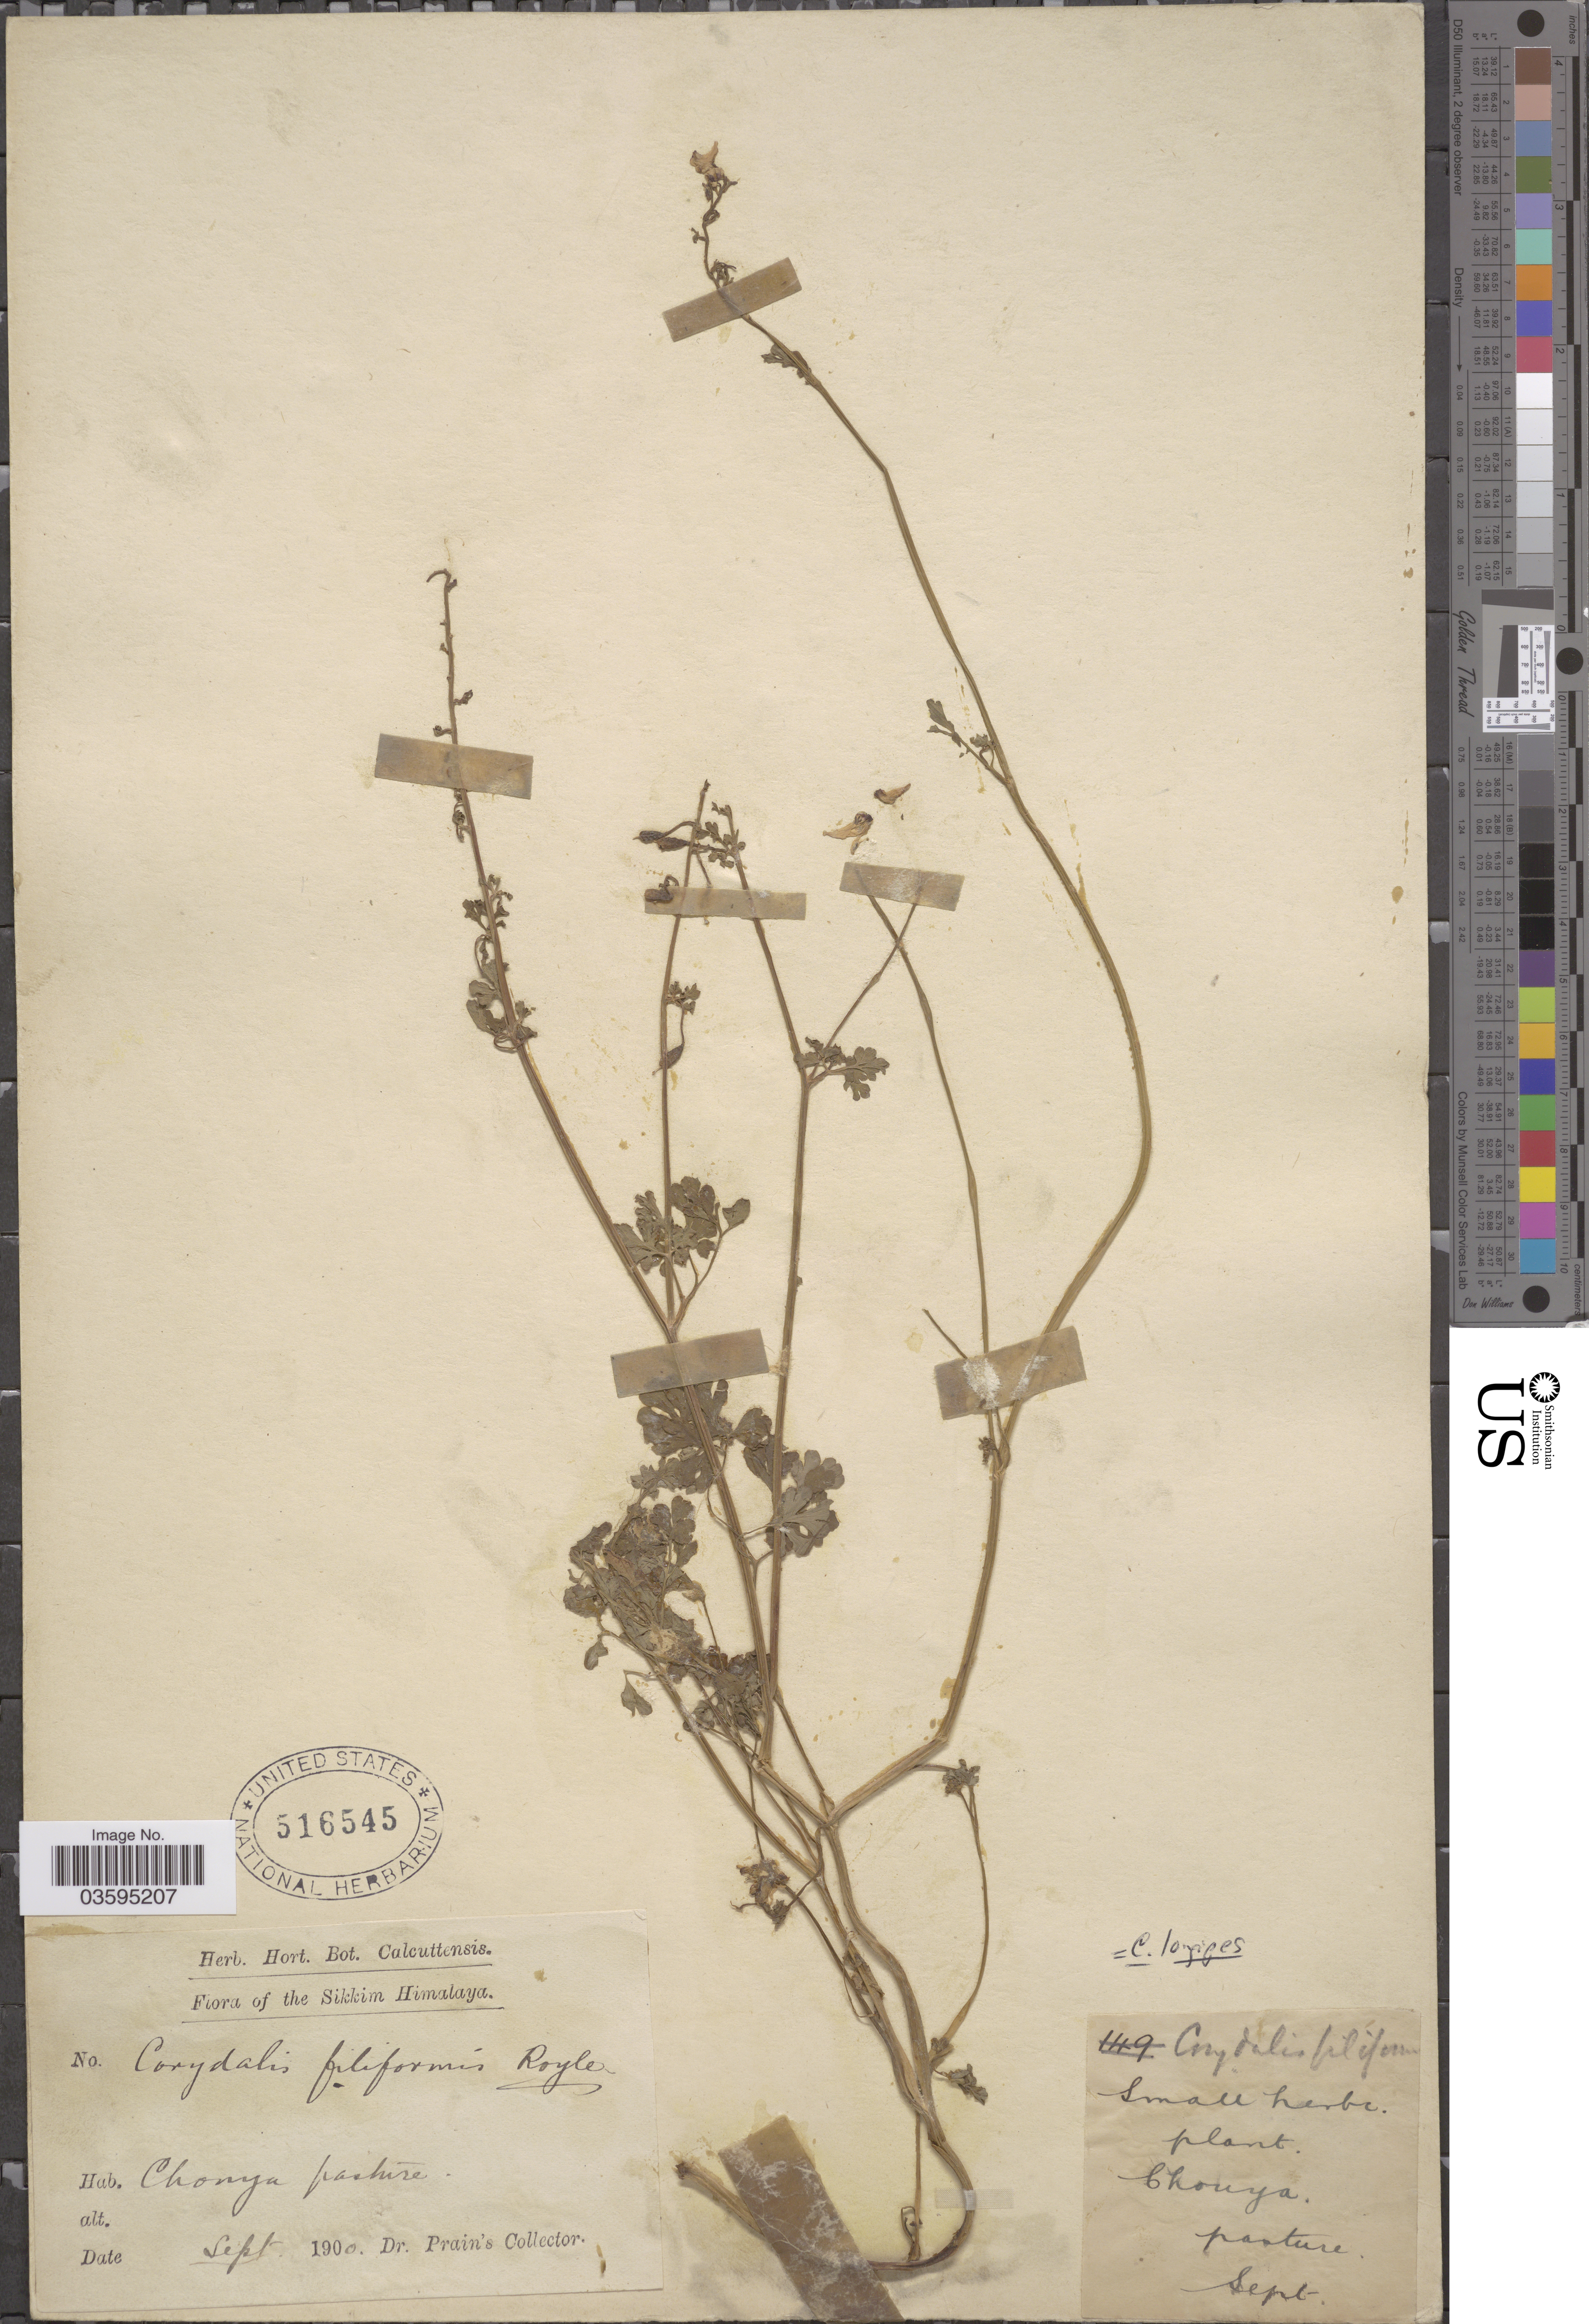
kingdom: Plantae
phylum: Tracheophyta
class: Magnoliopsida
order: Ranunculales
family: Papaveraceae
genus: Corydalis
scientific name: Corydalis longipes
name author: DC.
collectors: Dr. Prain's collector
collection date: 1900-09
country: India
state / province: Sikkim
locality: Sikkim Himalaya. Chonya [interpreted] pasture.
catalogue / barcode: US 516545